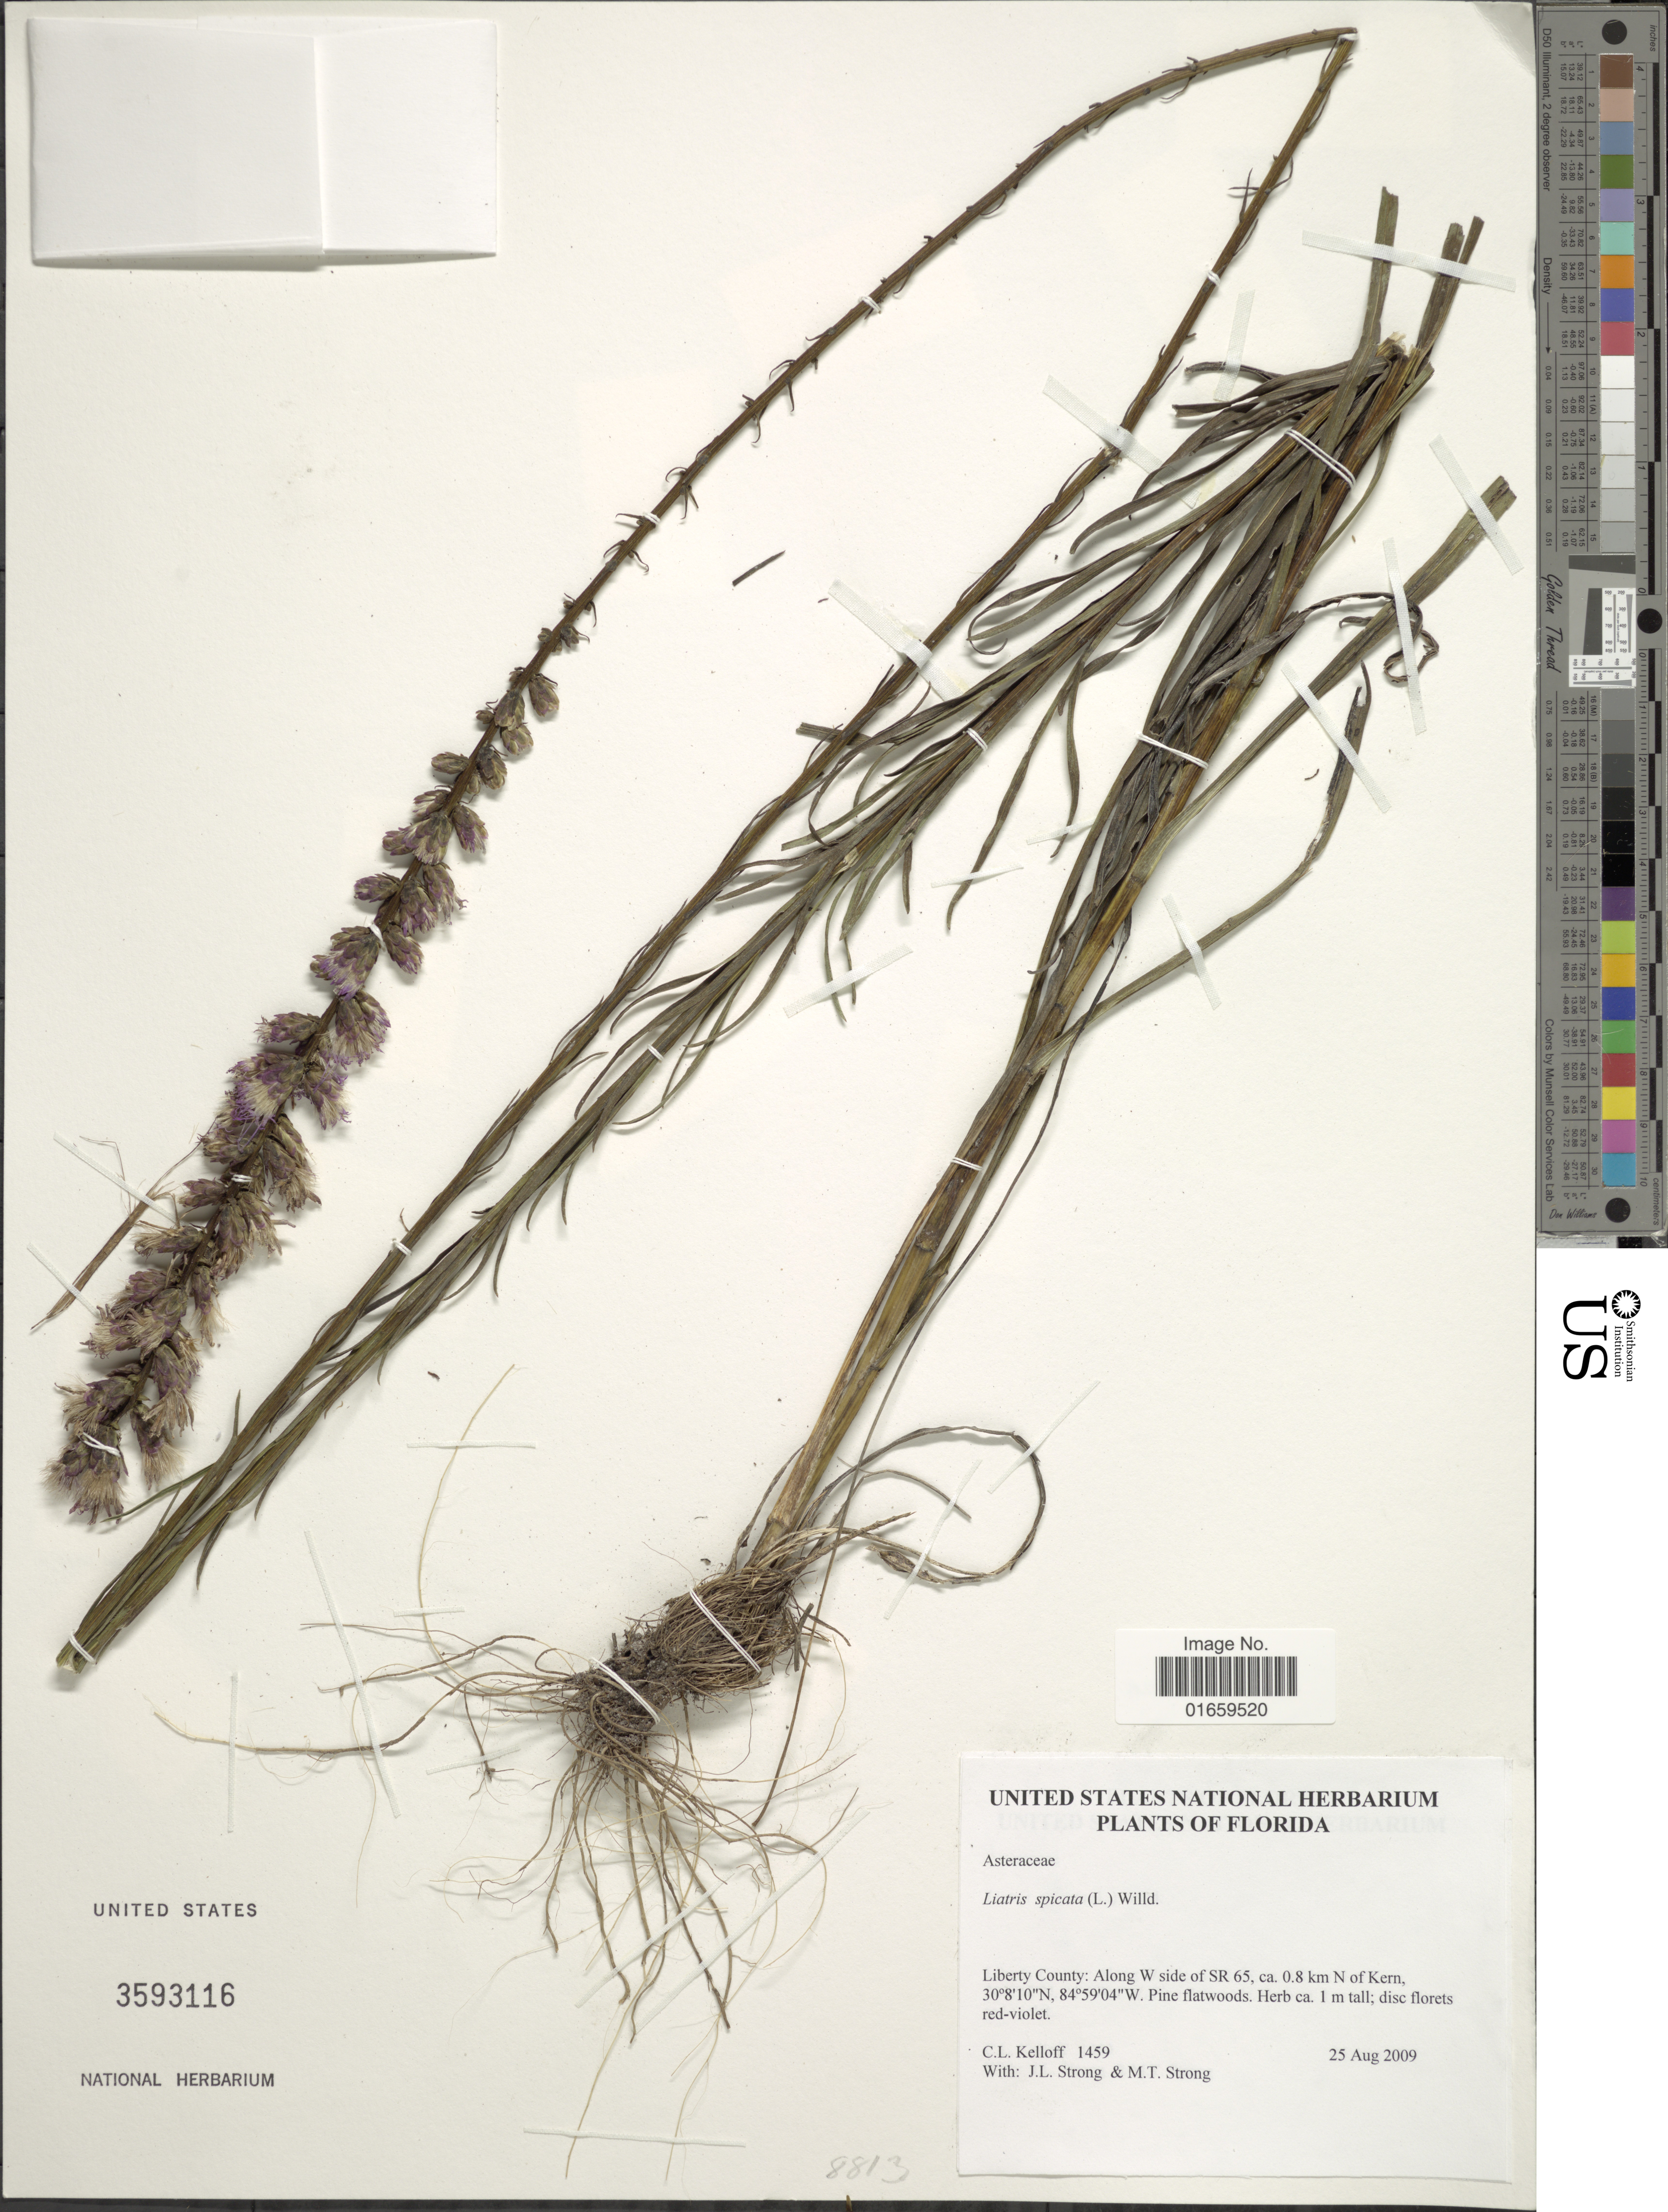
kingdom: Plantae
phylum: Tracheophyta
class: Magnoliopsida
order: Asterales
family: Asteraceae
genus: Liatris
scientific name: Liatris spicata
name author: (L.) Willd.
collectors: C. L. Kelloff, J. L. Strong & M. T. Strong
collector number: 1459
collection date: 2009-08-25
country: United States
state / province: Florida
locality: Liberty County: Along W side of SR 65, ca. 0.8 km N of Kern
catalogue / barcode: US 3593116